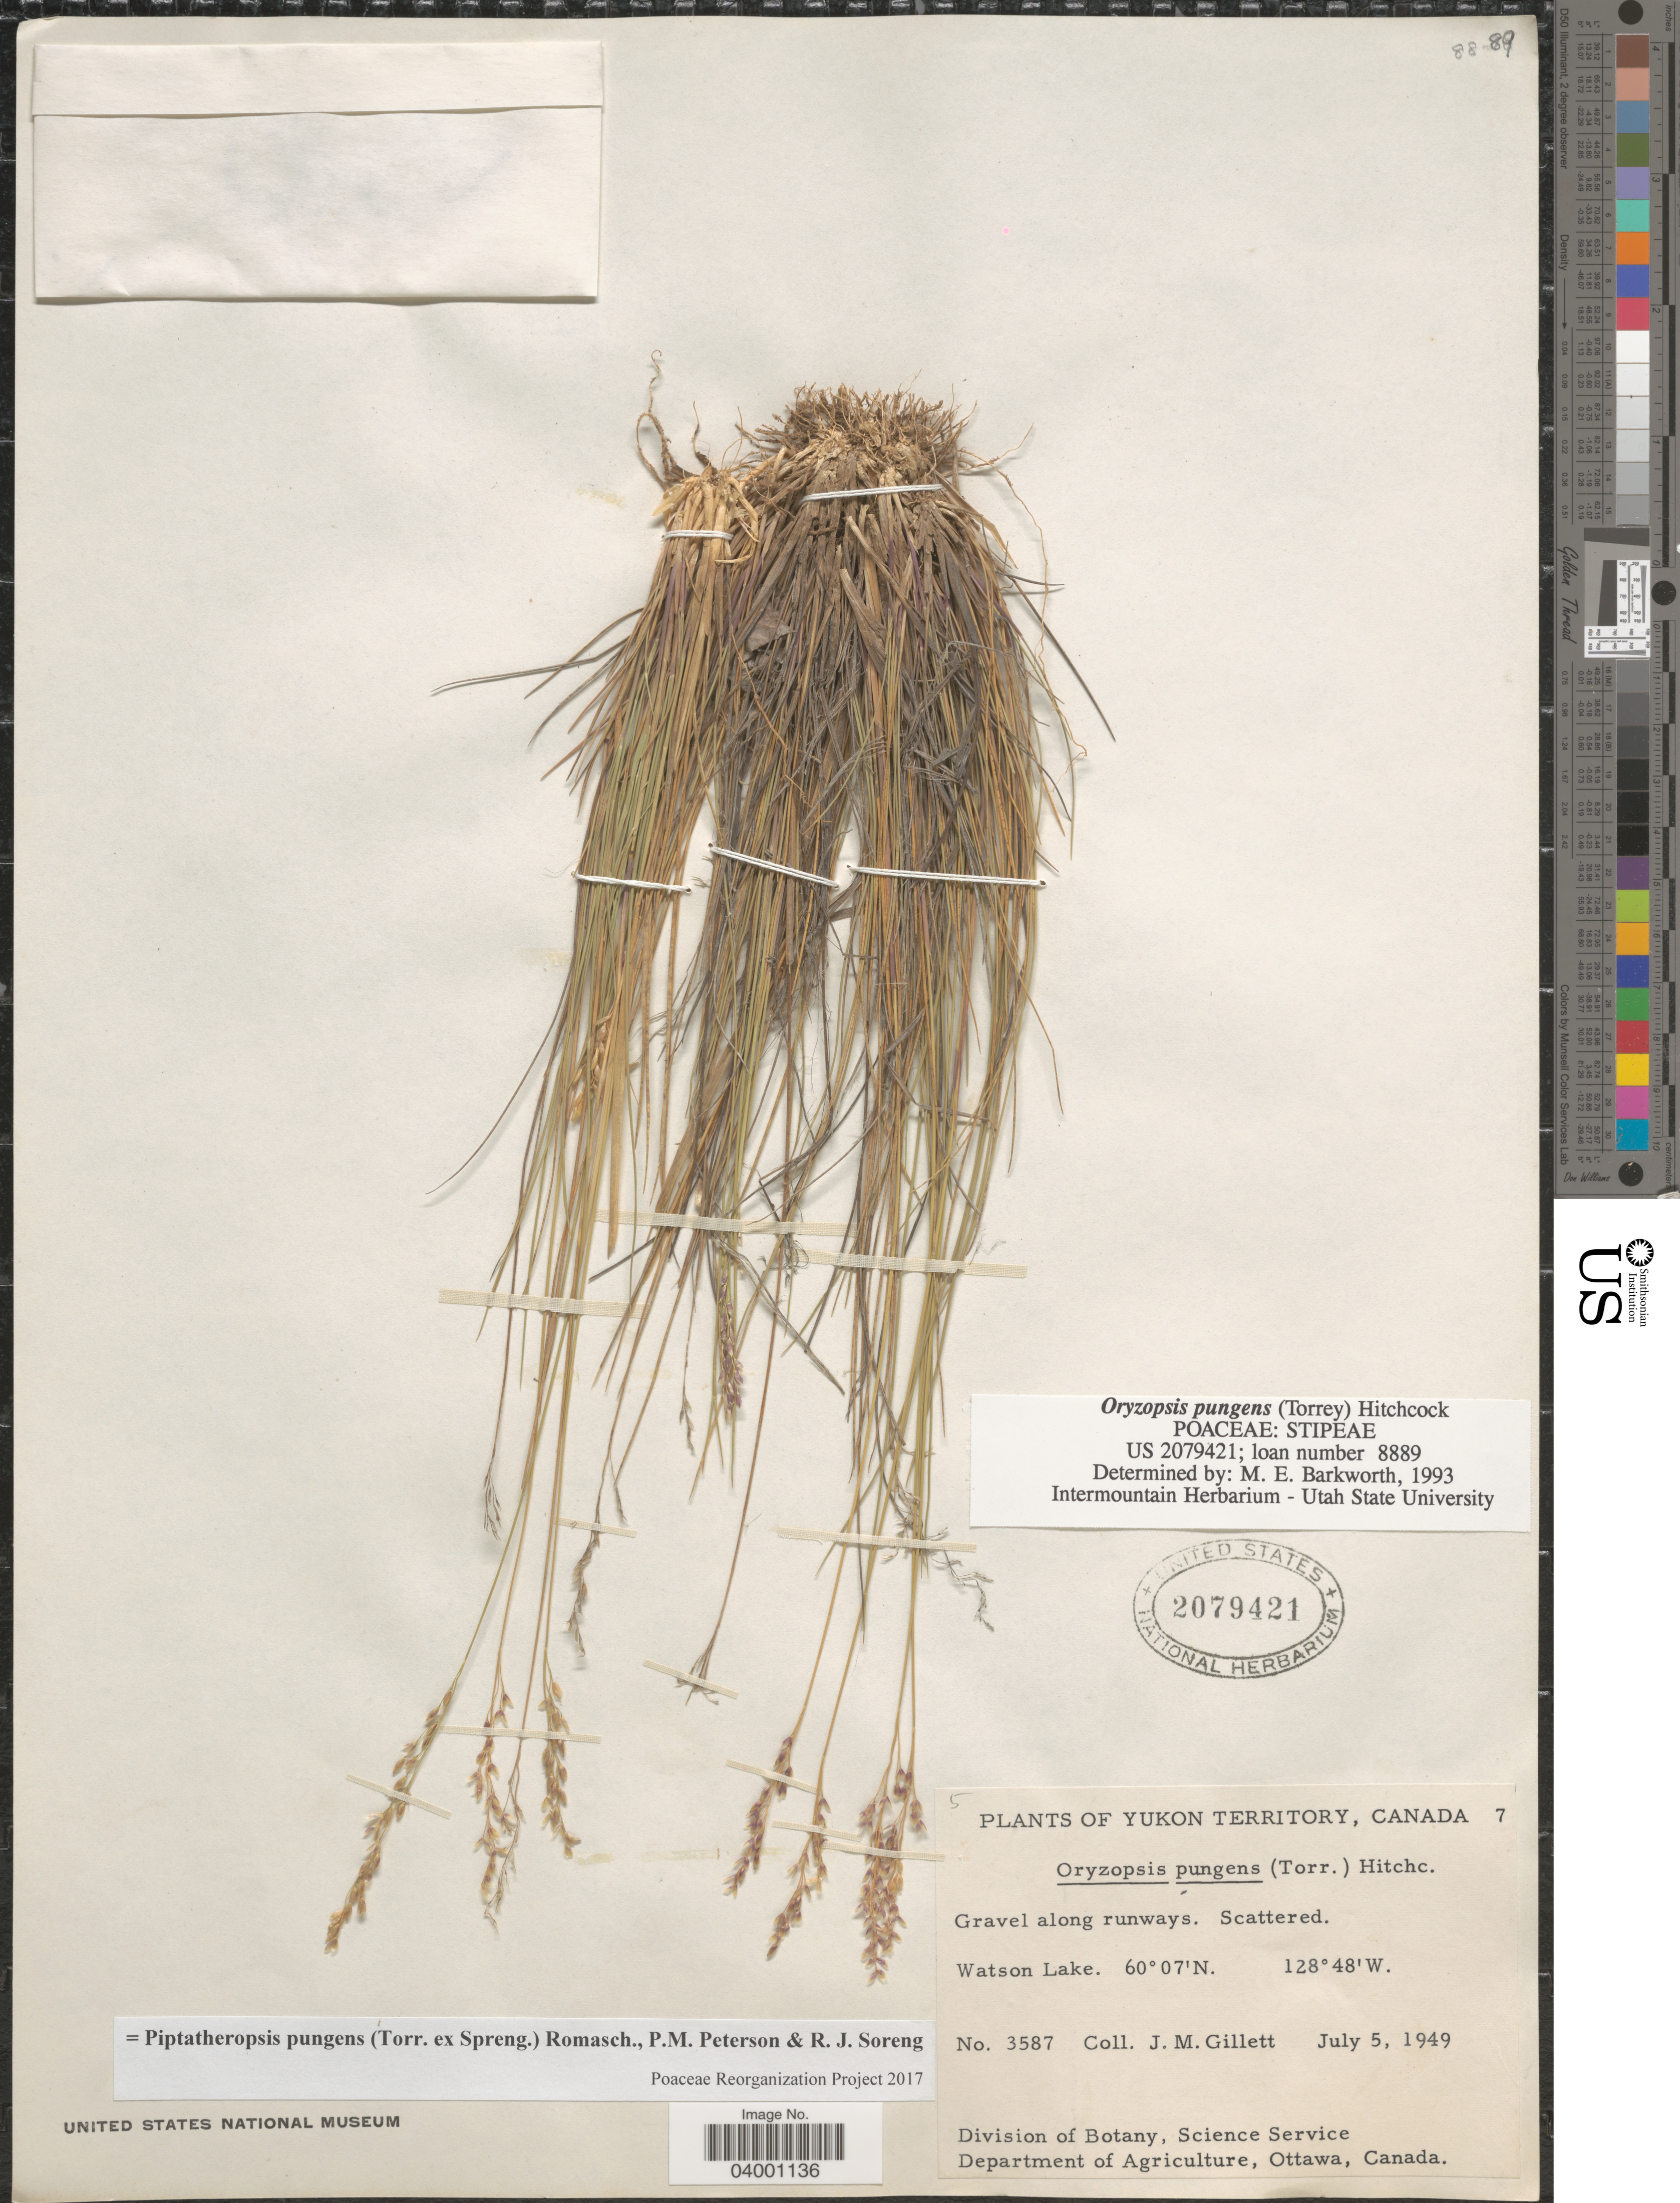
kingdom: Plantae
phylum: Tracheophyta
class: Liliopsida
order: Poales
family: Poaceae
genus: Piptatheropsis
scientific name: Piptatheropsis pungens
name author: (Torr. ex Spreng.) Romasch. et al.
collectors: J. M. Gillett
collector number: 3587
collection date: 1949-07-05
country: Canada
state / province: Yukon Territory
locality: Watson Lake.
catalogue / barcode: US 2079421